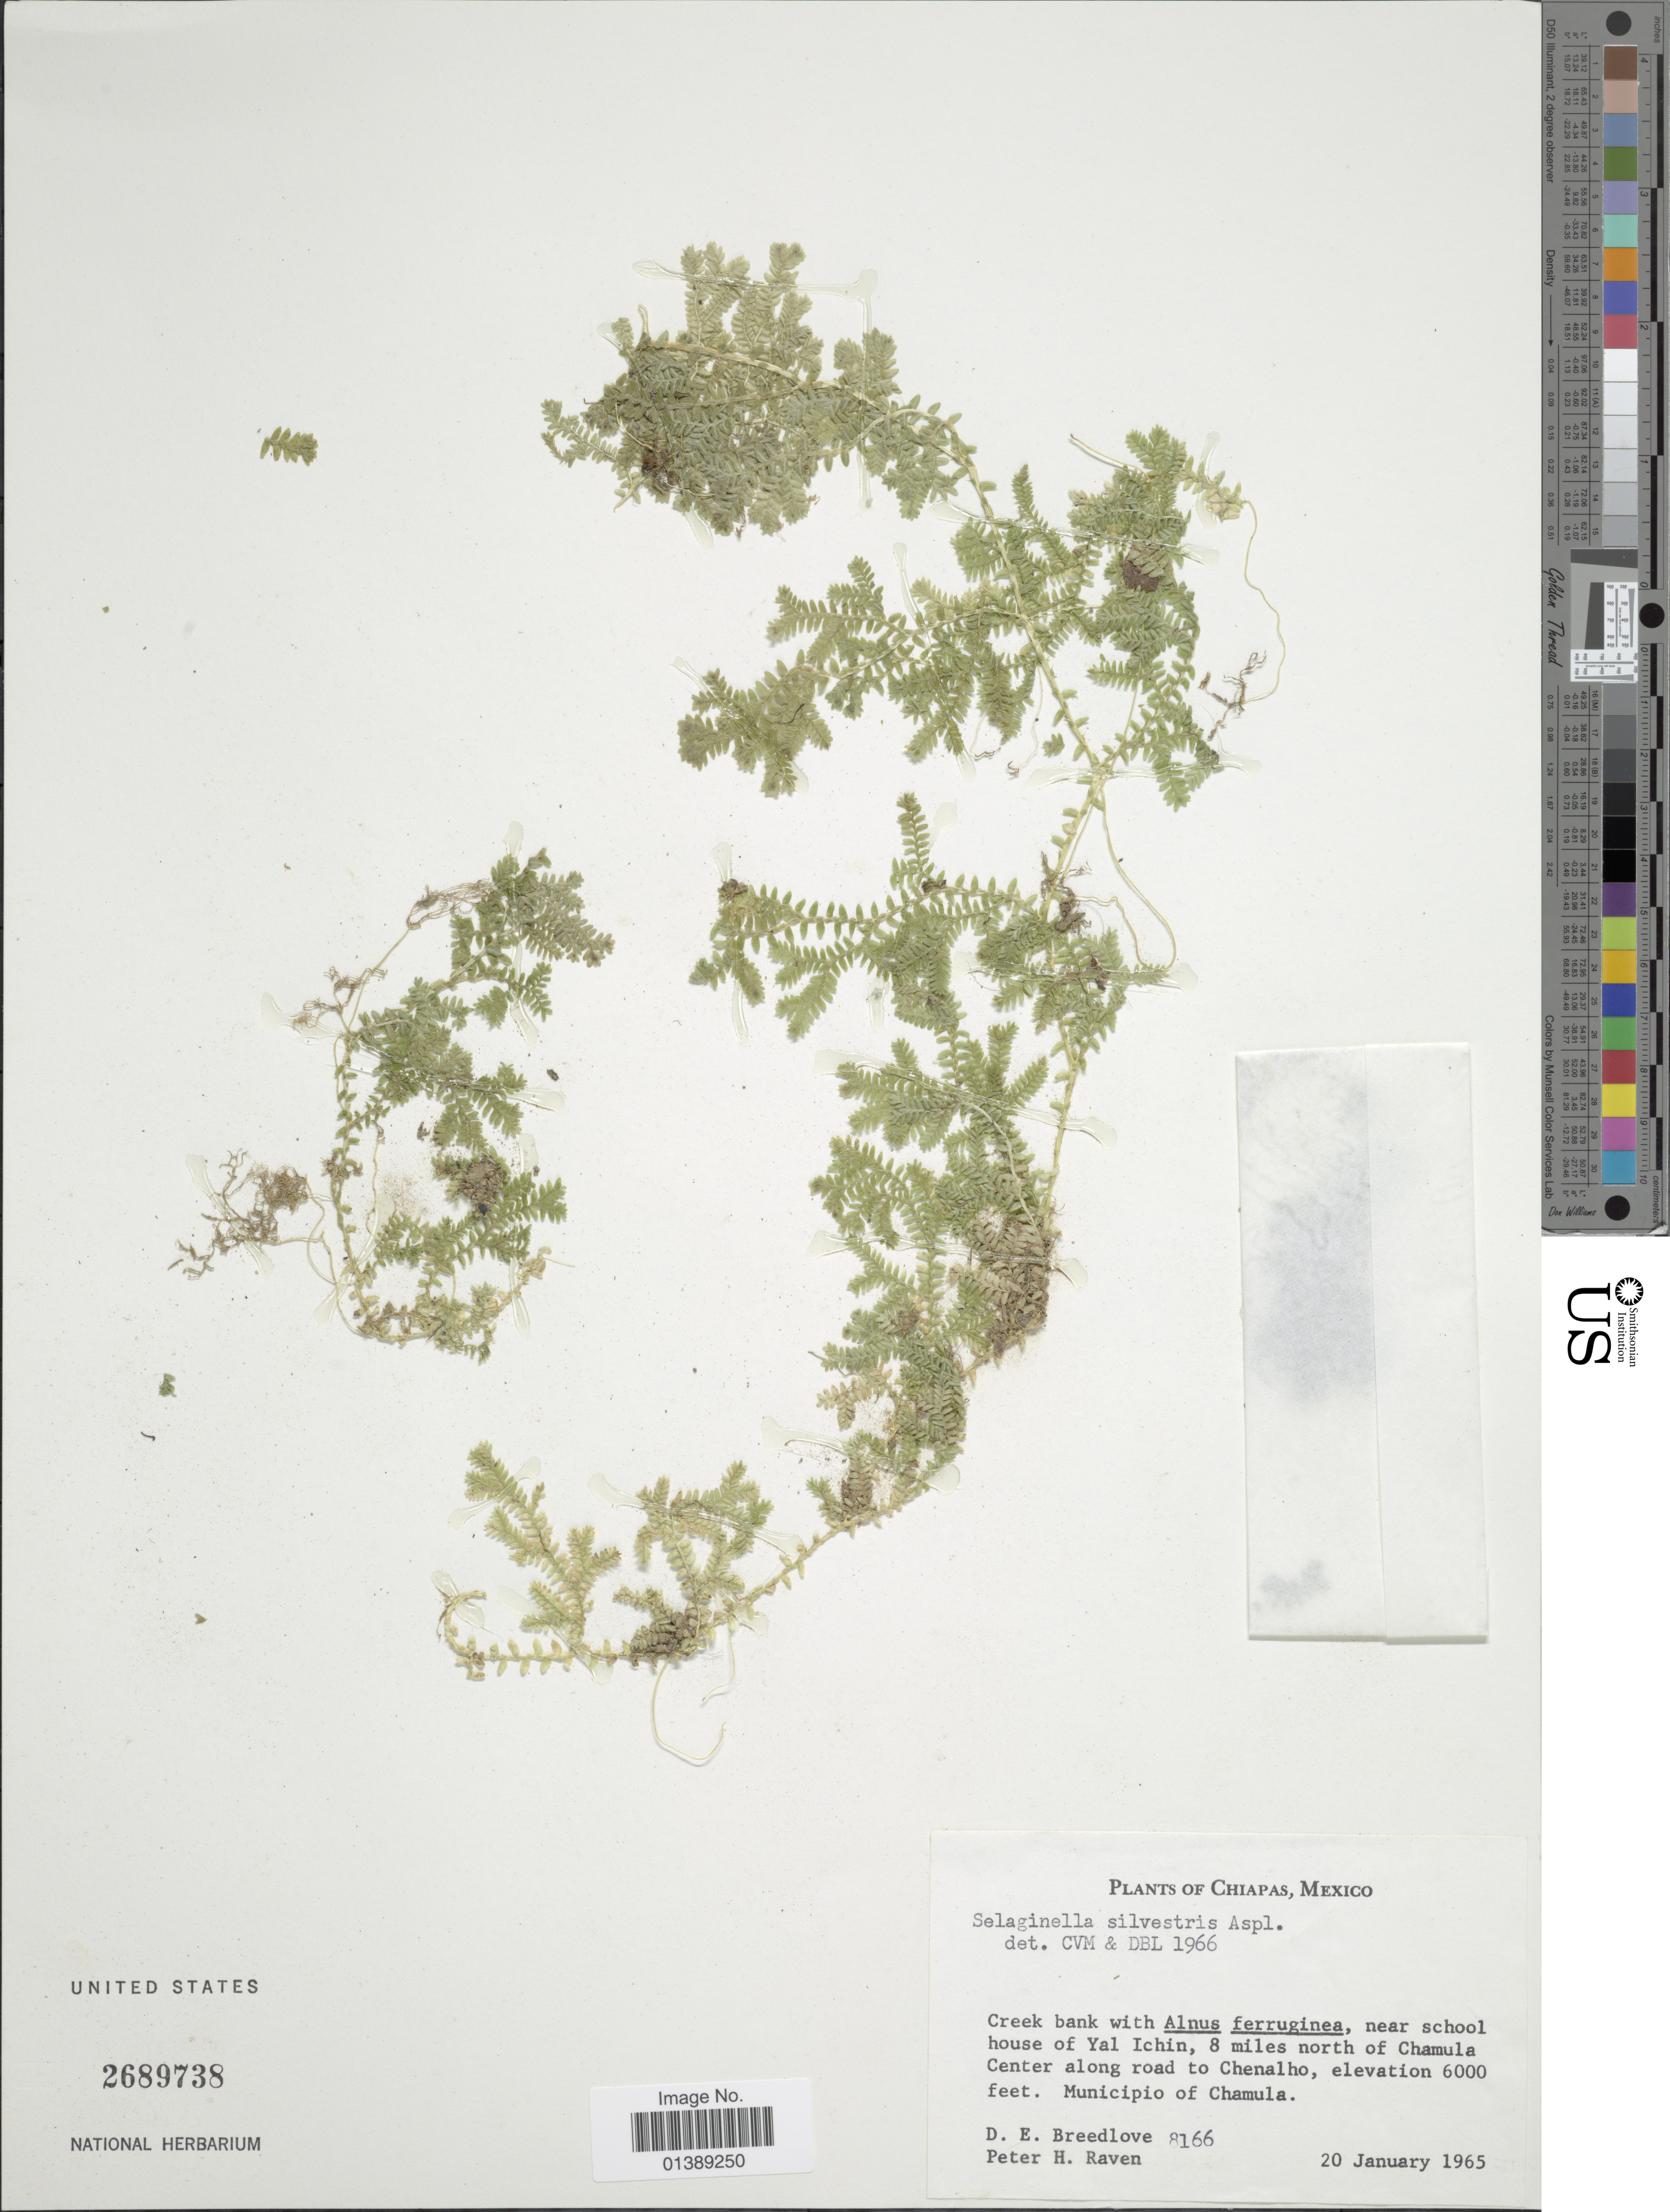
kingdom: Plantae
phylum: Tracheophyta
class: Lycopodiopsida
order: Selaginellales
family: Selaginellaceae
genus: Selaginella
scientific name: Selaginella silvestris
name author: Aspl.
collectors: D. E. Breedlove & P. H. Raven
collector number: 8166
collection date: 1965-01-20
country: Mexico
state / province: Chiapas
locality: Near school house of Yal Ichin, 8 miles north of Chamula center along road to Chenalho, Municipio of Chamula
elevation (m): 1829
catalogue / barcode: US 2689738